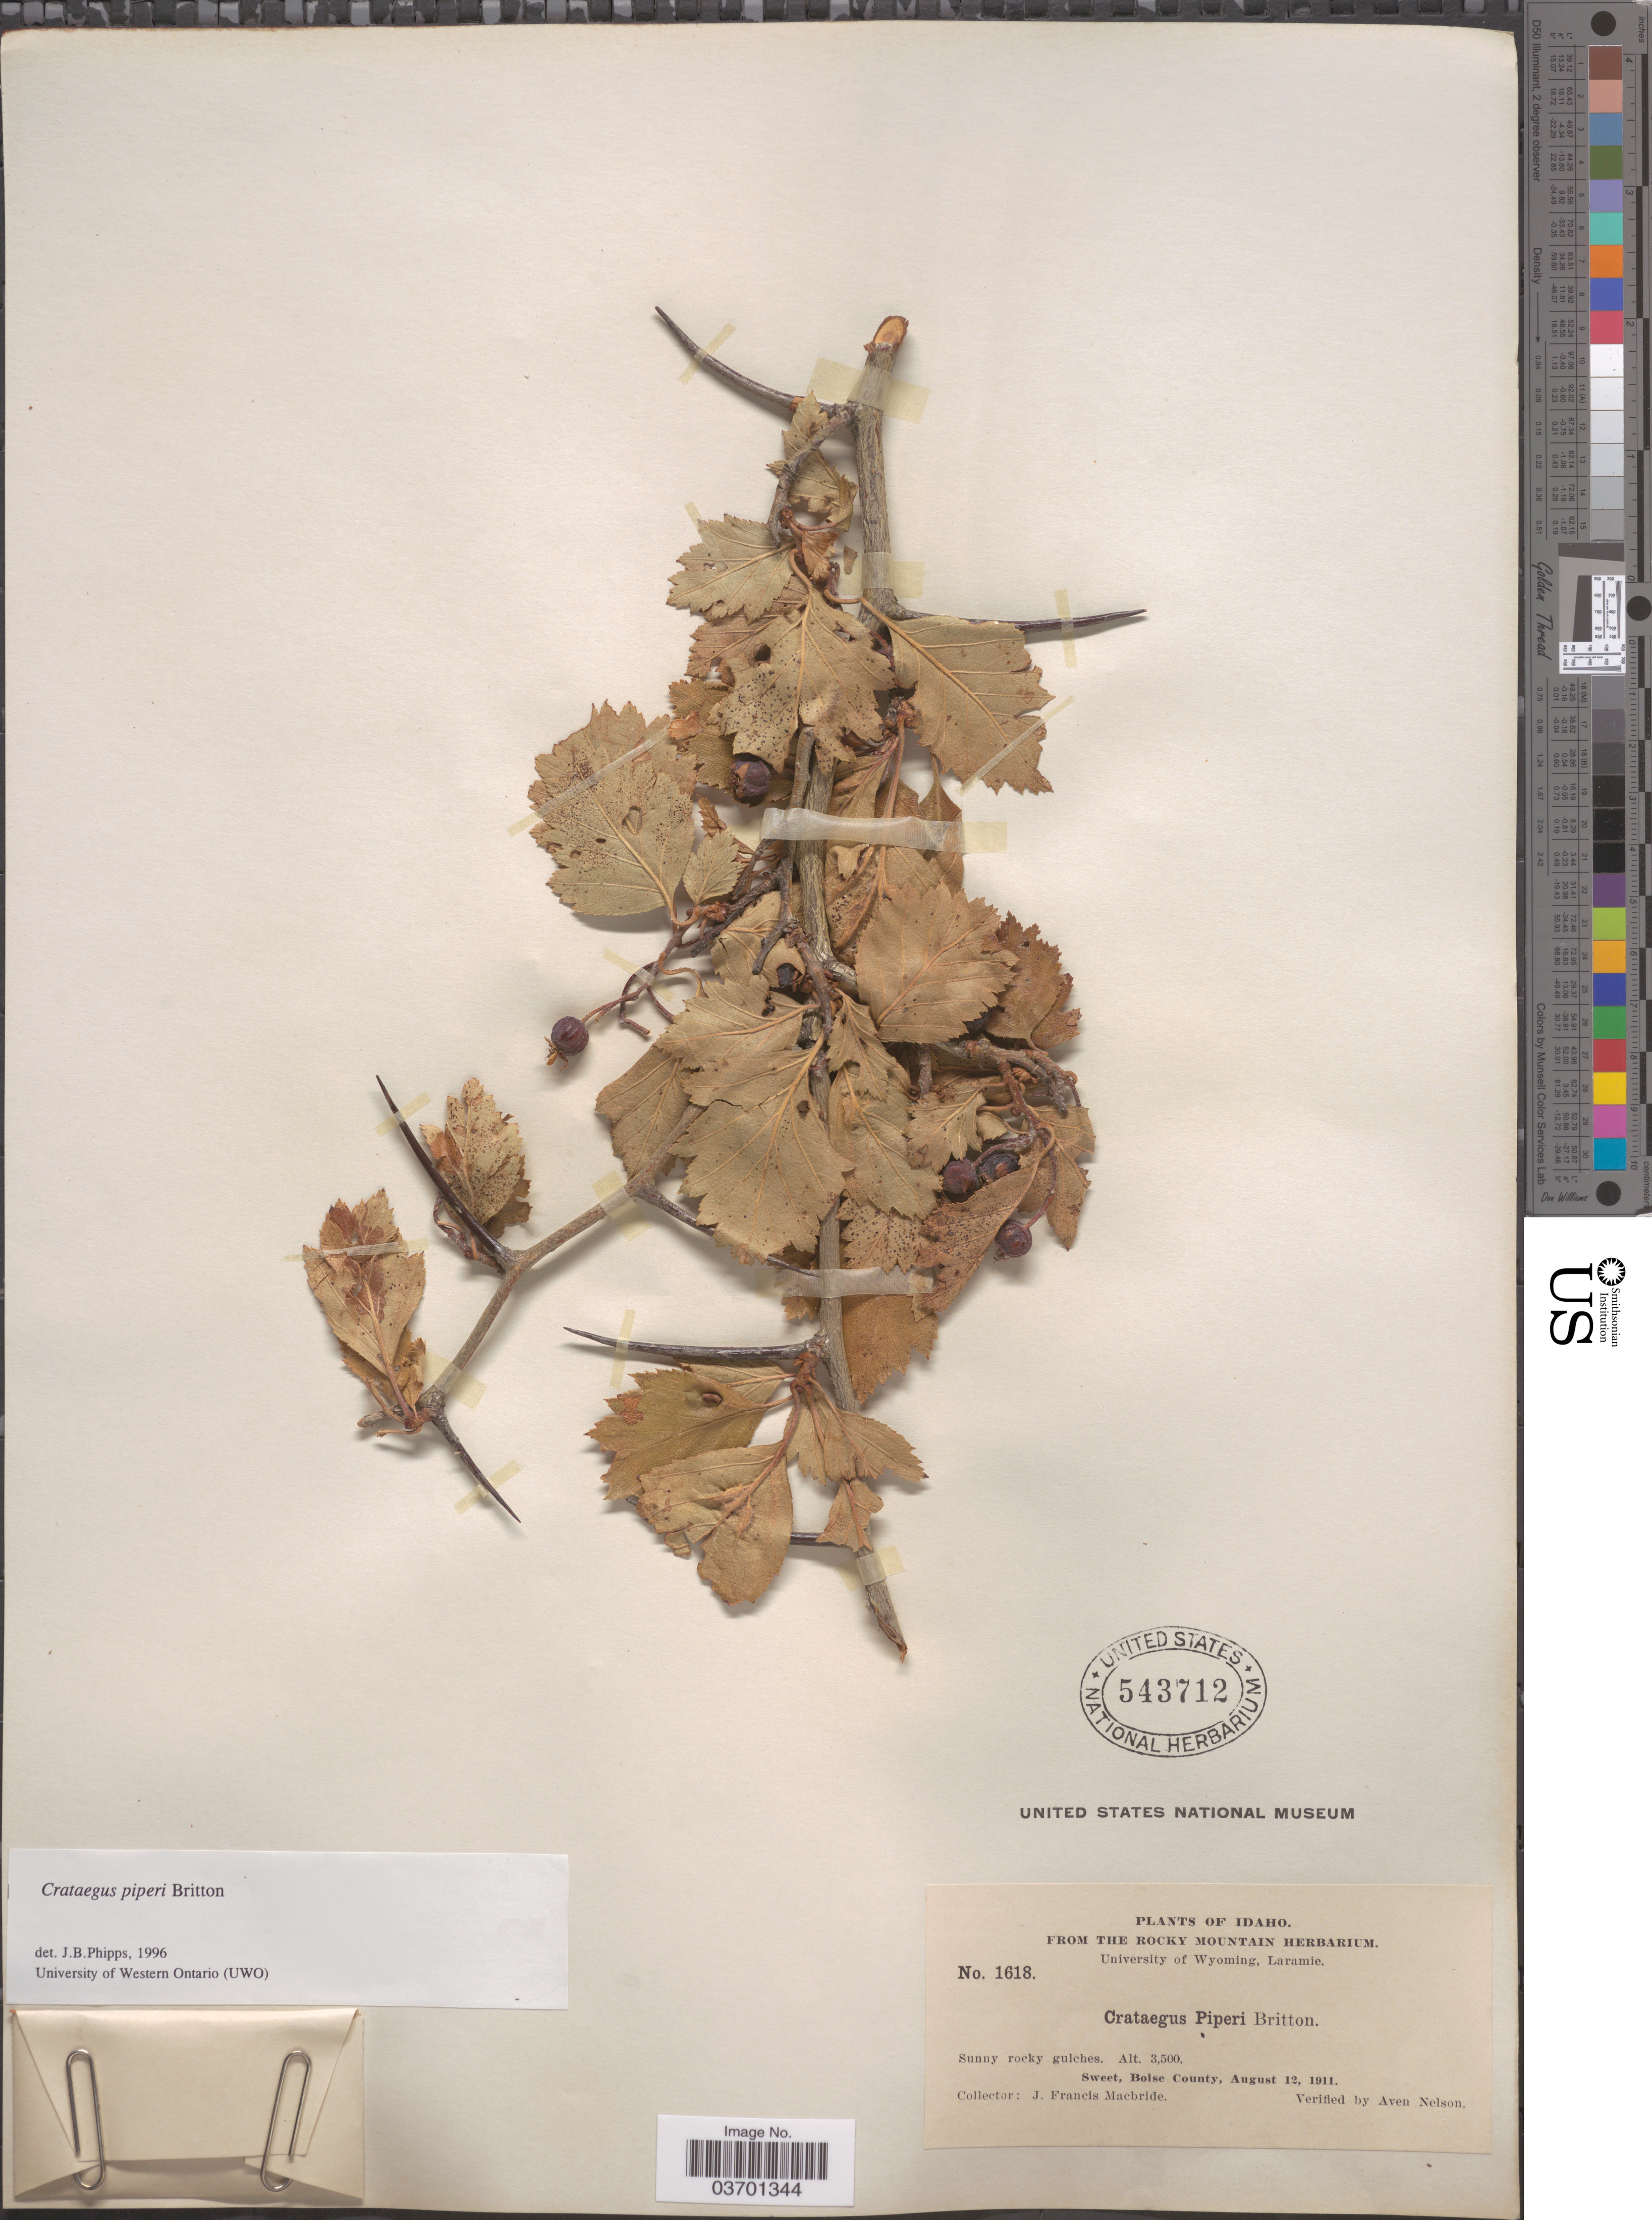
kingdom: Plantae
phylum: Tracheophyta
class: Magnoliopsida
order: Rosales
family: Rosaceae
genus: Crataegus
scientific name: Crataegus piperi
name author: Britton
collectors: J. F. Macbride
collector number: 1618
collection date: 1911-08-12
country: United States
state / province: Idaho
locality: Sweet, Boise County.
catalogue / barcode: US 543712